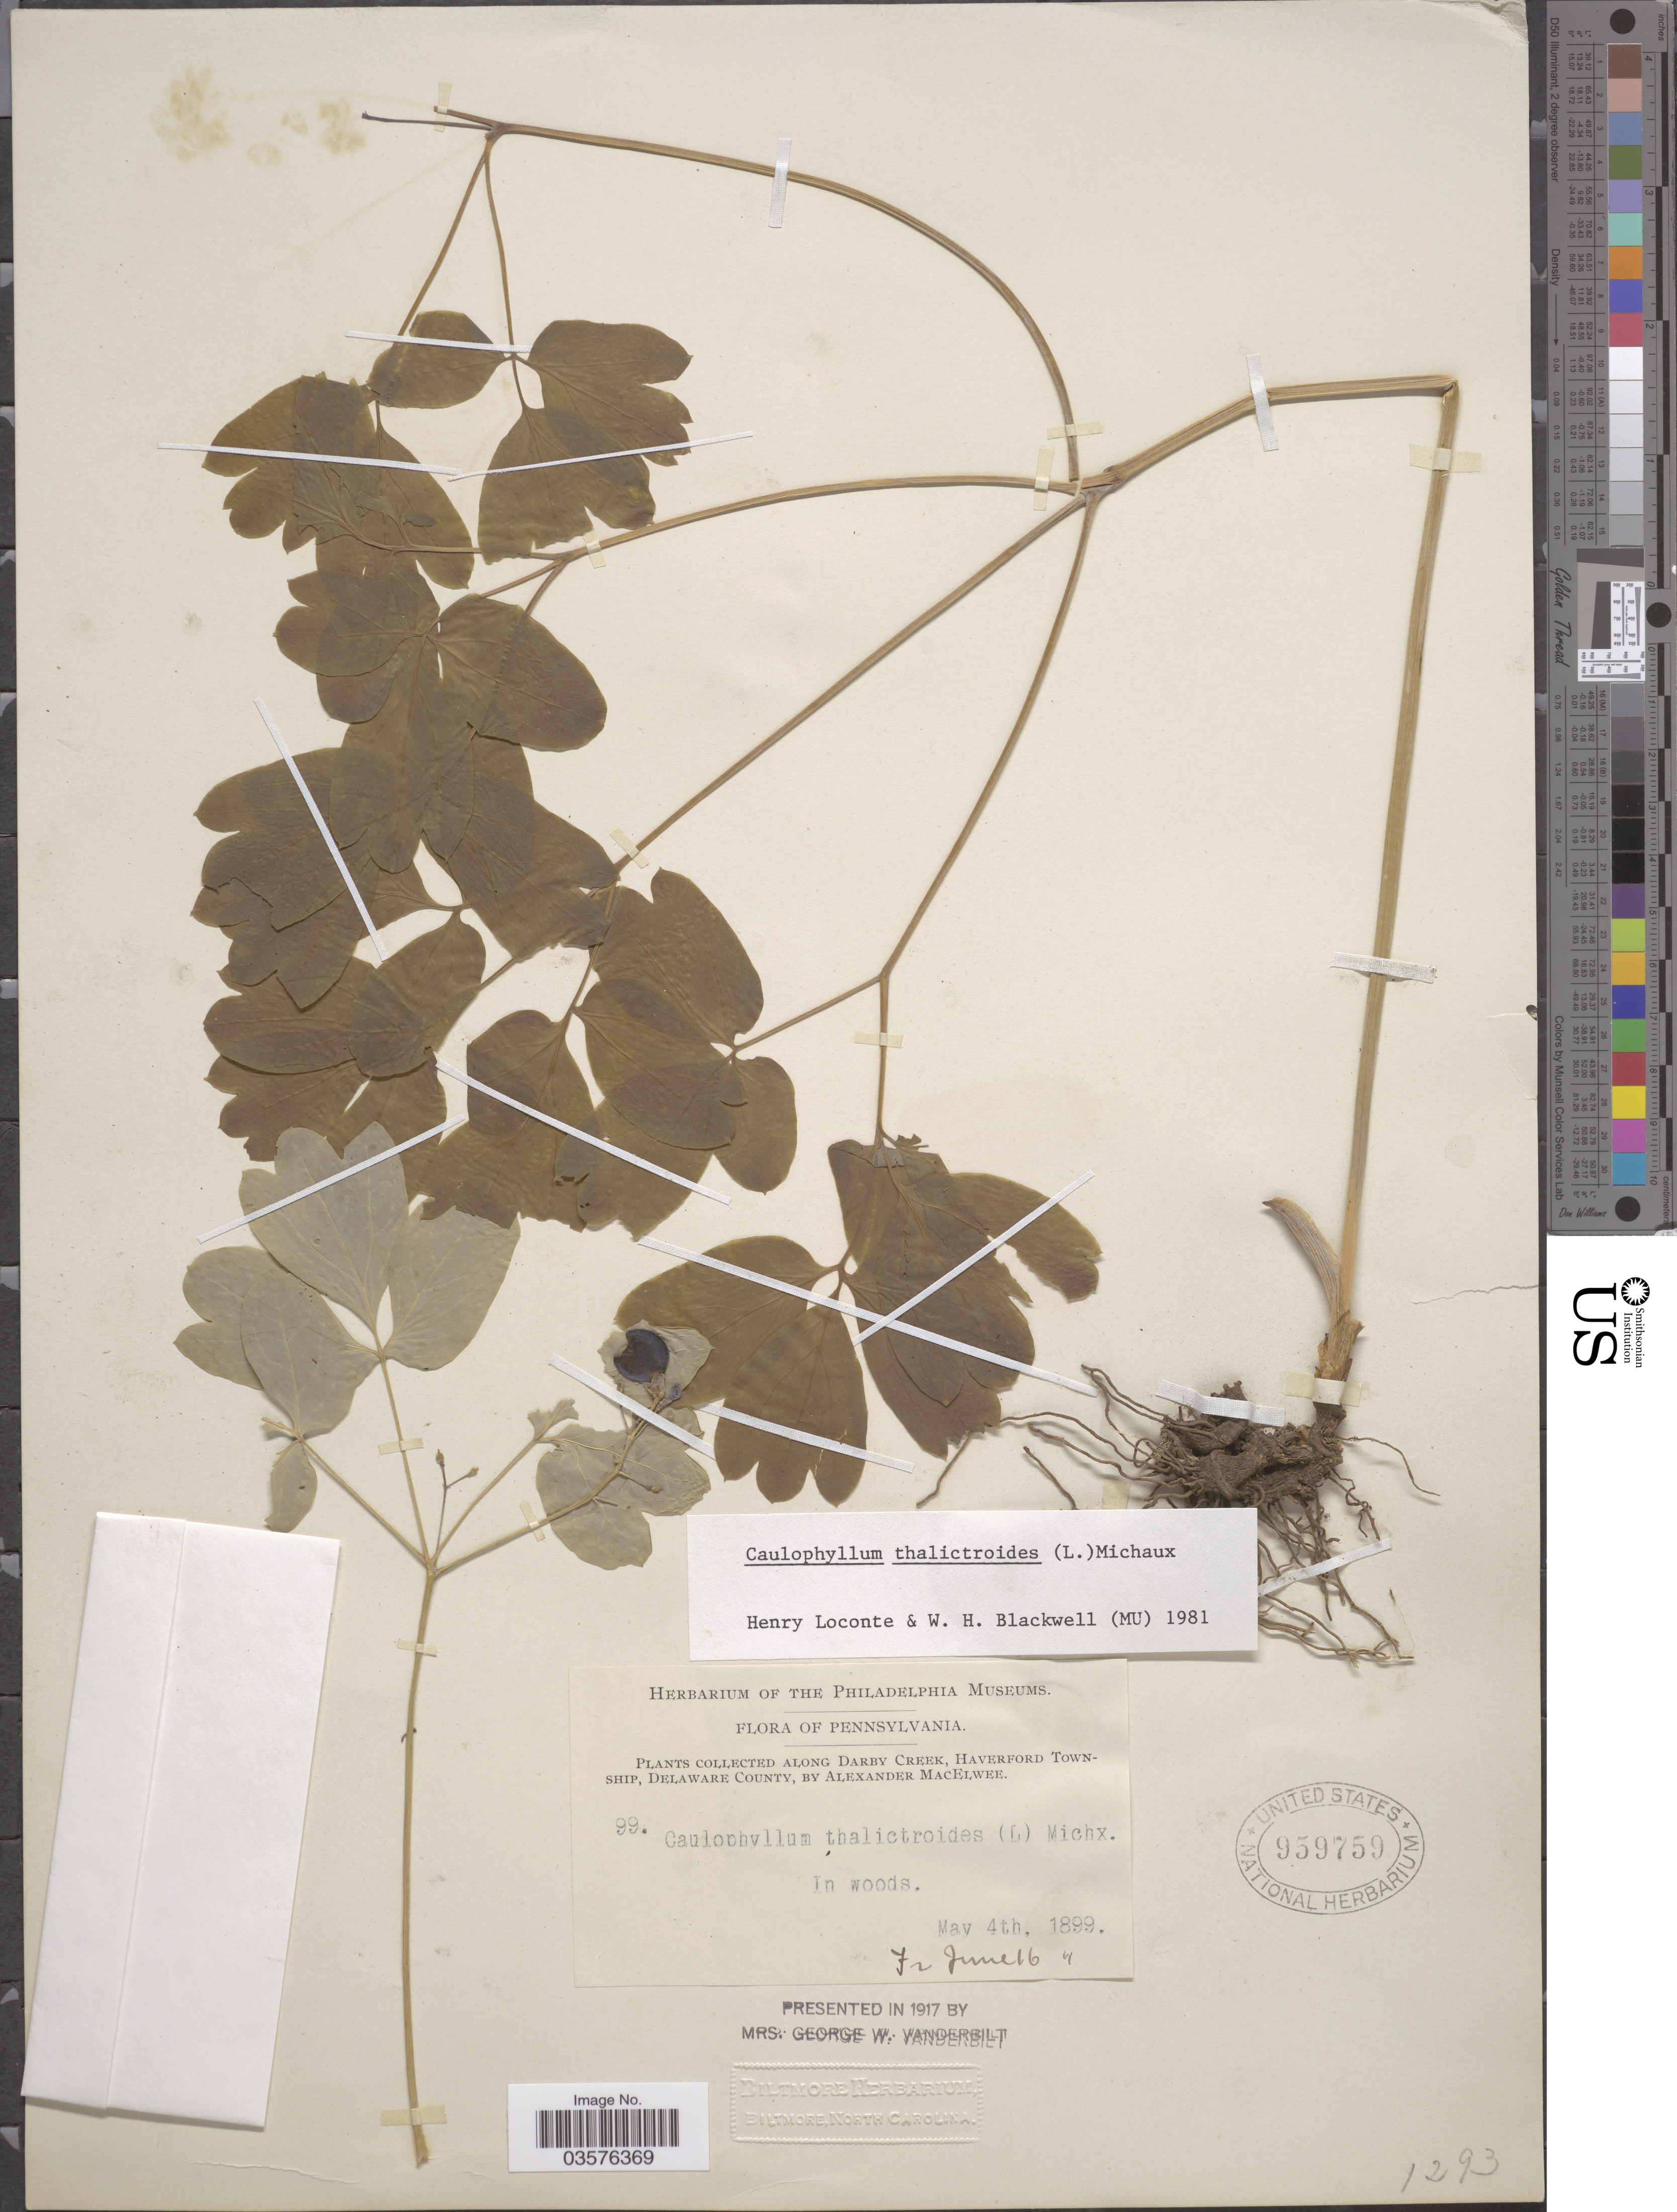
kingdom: Plantae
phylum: Tracheophyta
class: Magnoliopsida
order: Ranunculales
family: Berberidaceae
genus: Caulophyllum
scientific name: Caulophyllum thalictroides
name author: (L.) Michx.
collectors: A. MacElwee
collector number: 99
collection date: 1899-05-04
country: United States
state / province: Pennsylvania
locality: Along Darby Creek, Haverford Township, Delaware County.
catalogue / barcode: US 959759